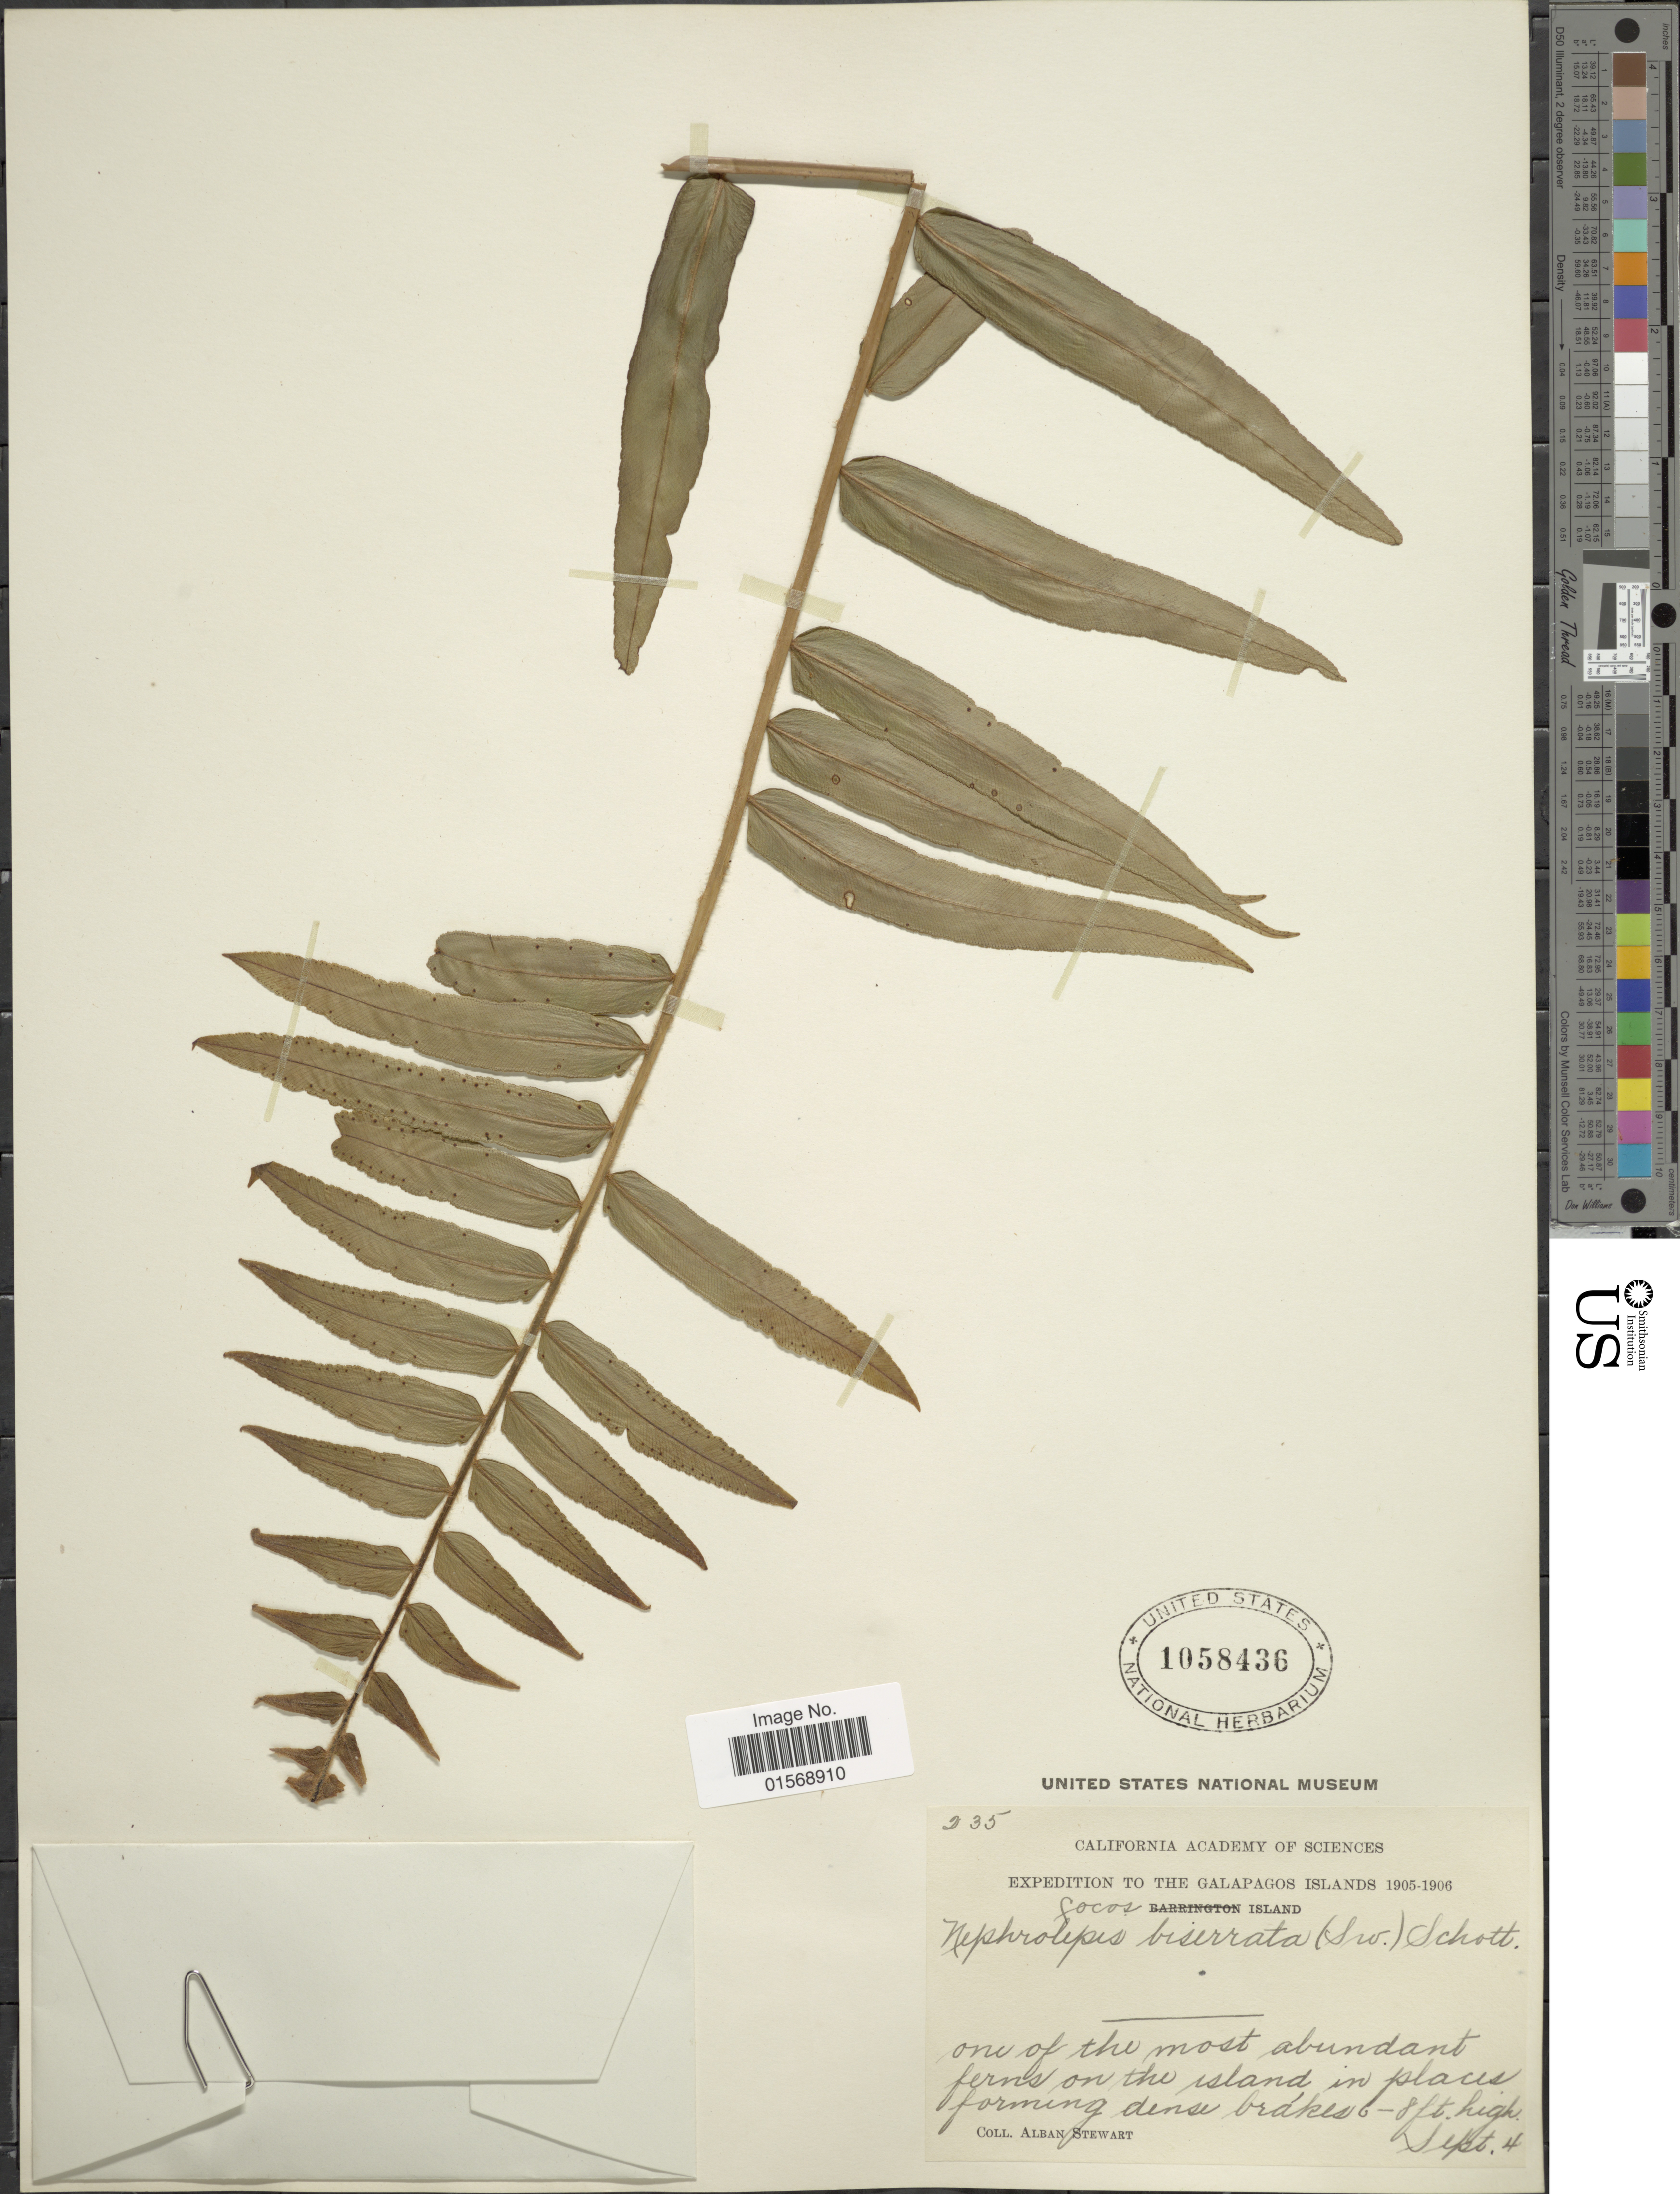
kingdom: Plantae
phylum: Tracheophyta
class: Polypodiopsida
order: Polypodiales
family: Nephrolepidaceae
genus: Nephrolepis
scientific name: Nephrolepis biserrata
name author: (Sw.) Schott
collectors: A. Stewart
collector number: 235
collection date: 1905-09-04/1906-09-04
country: Costa Rica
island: Cocos Island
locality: Cocos Island.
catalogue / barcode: US 1058436